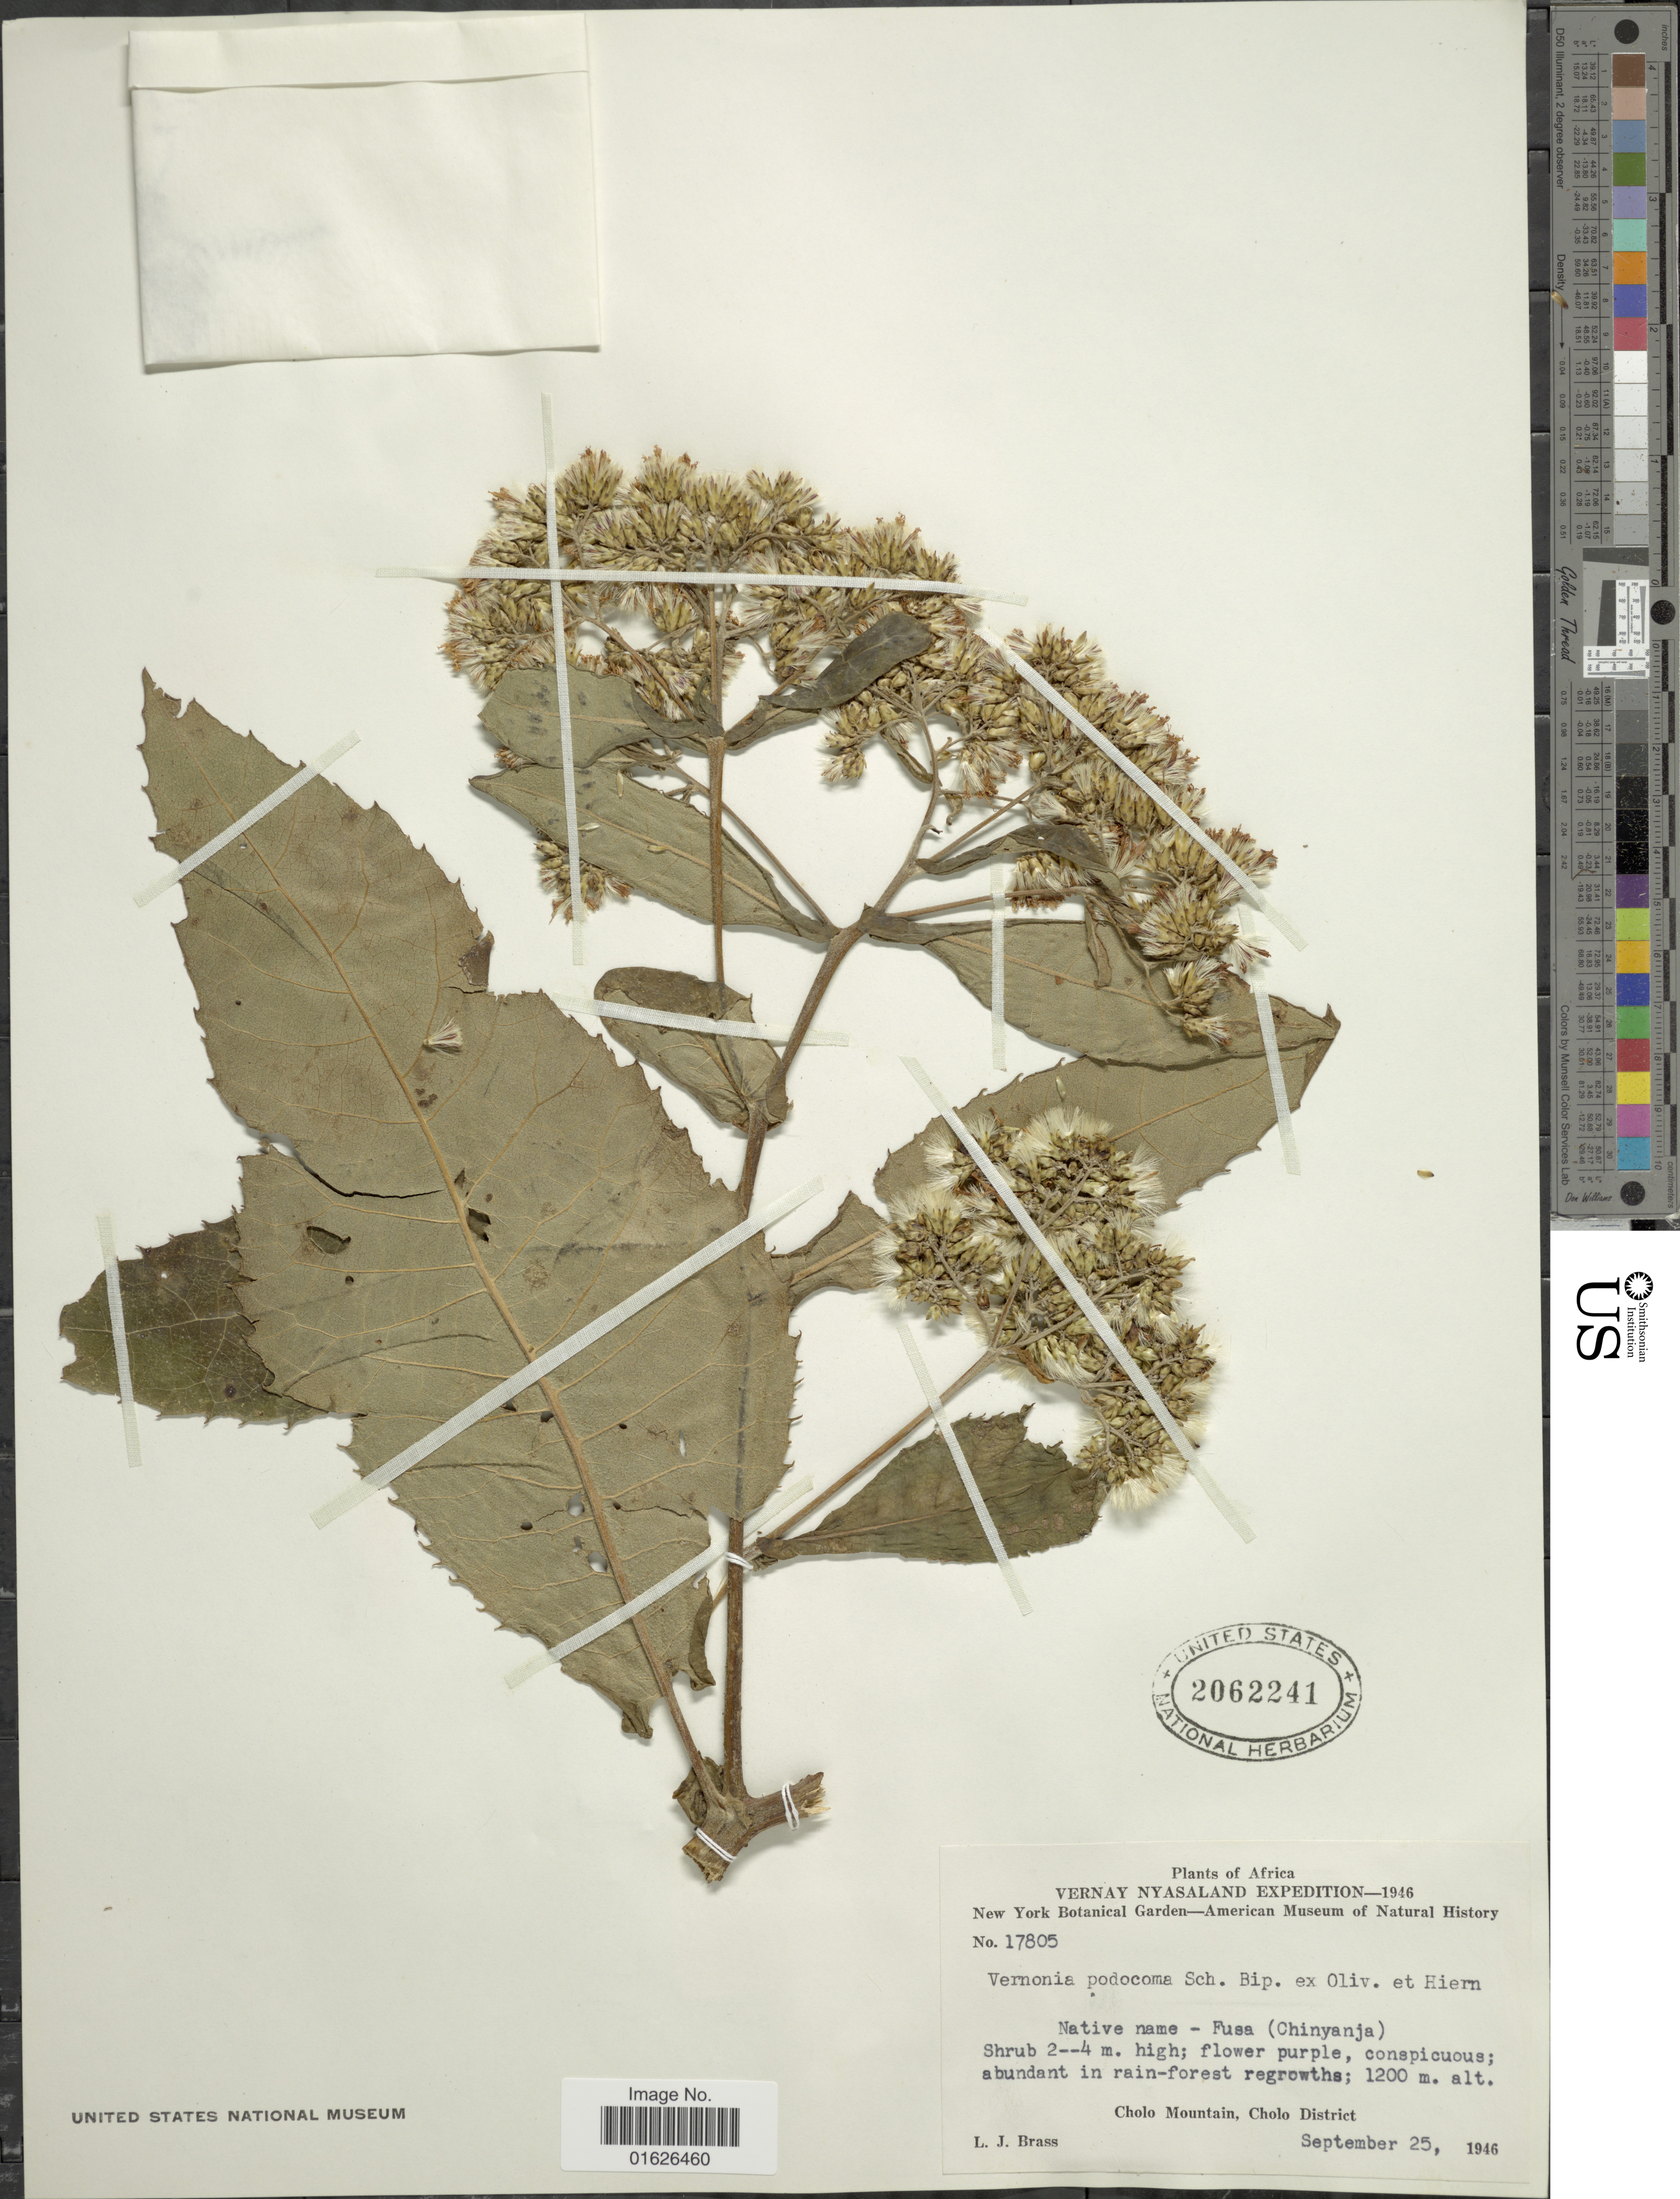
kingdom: Plantae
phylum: Tracheophyta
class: Magnoliopsida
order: Asterales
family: Asteraceae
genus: Gymnanthemum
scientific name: Gymnanthemum myrianthum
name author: (Hook. f.) H. Rob.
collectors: L. J. Brass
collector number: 17805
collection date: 1946-09-25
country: Malawi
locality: Vernay Nyasaland, Cholo Mountains, Cholo District.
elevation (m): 1200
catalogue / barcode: US 2062241